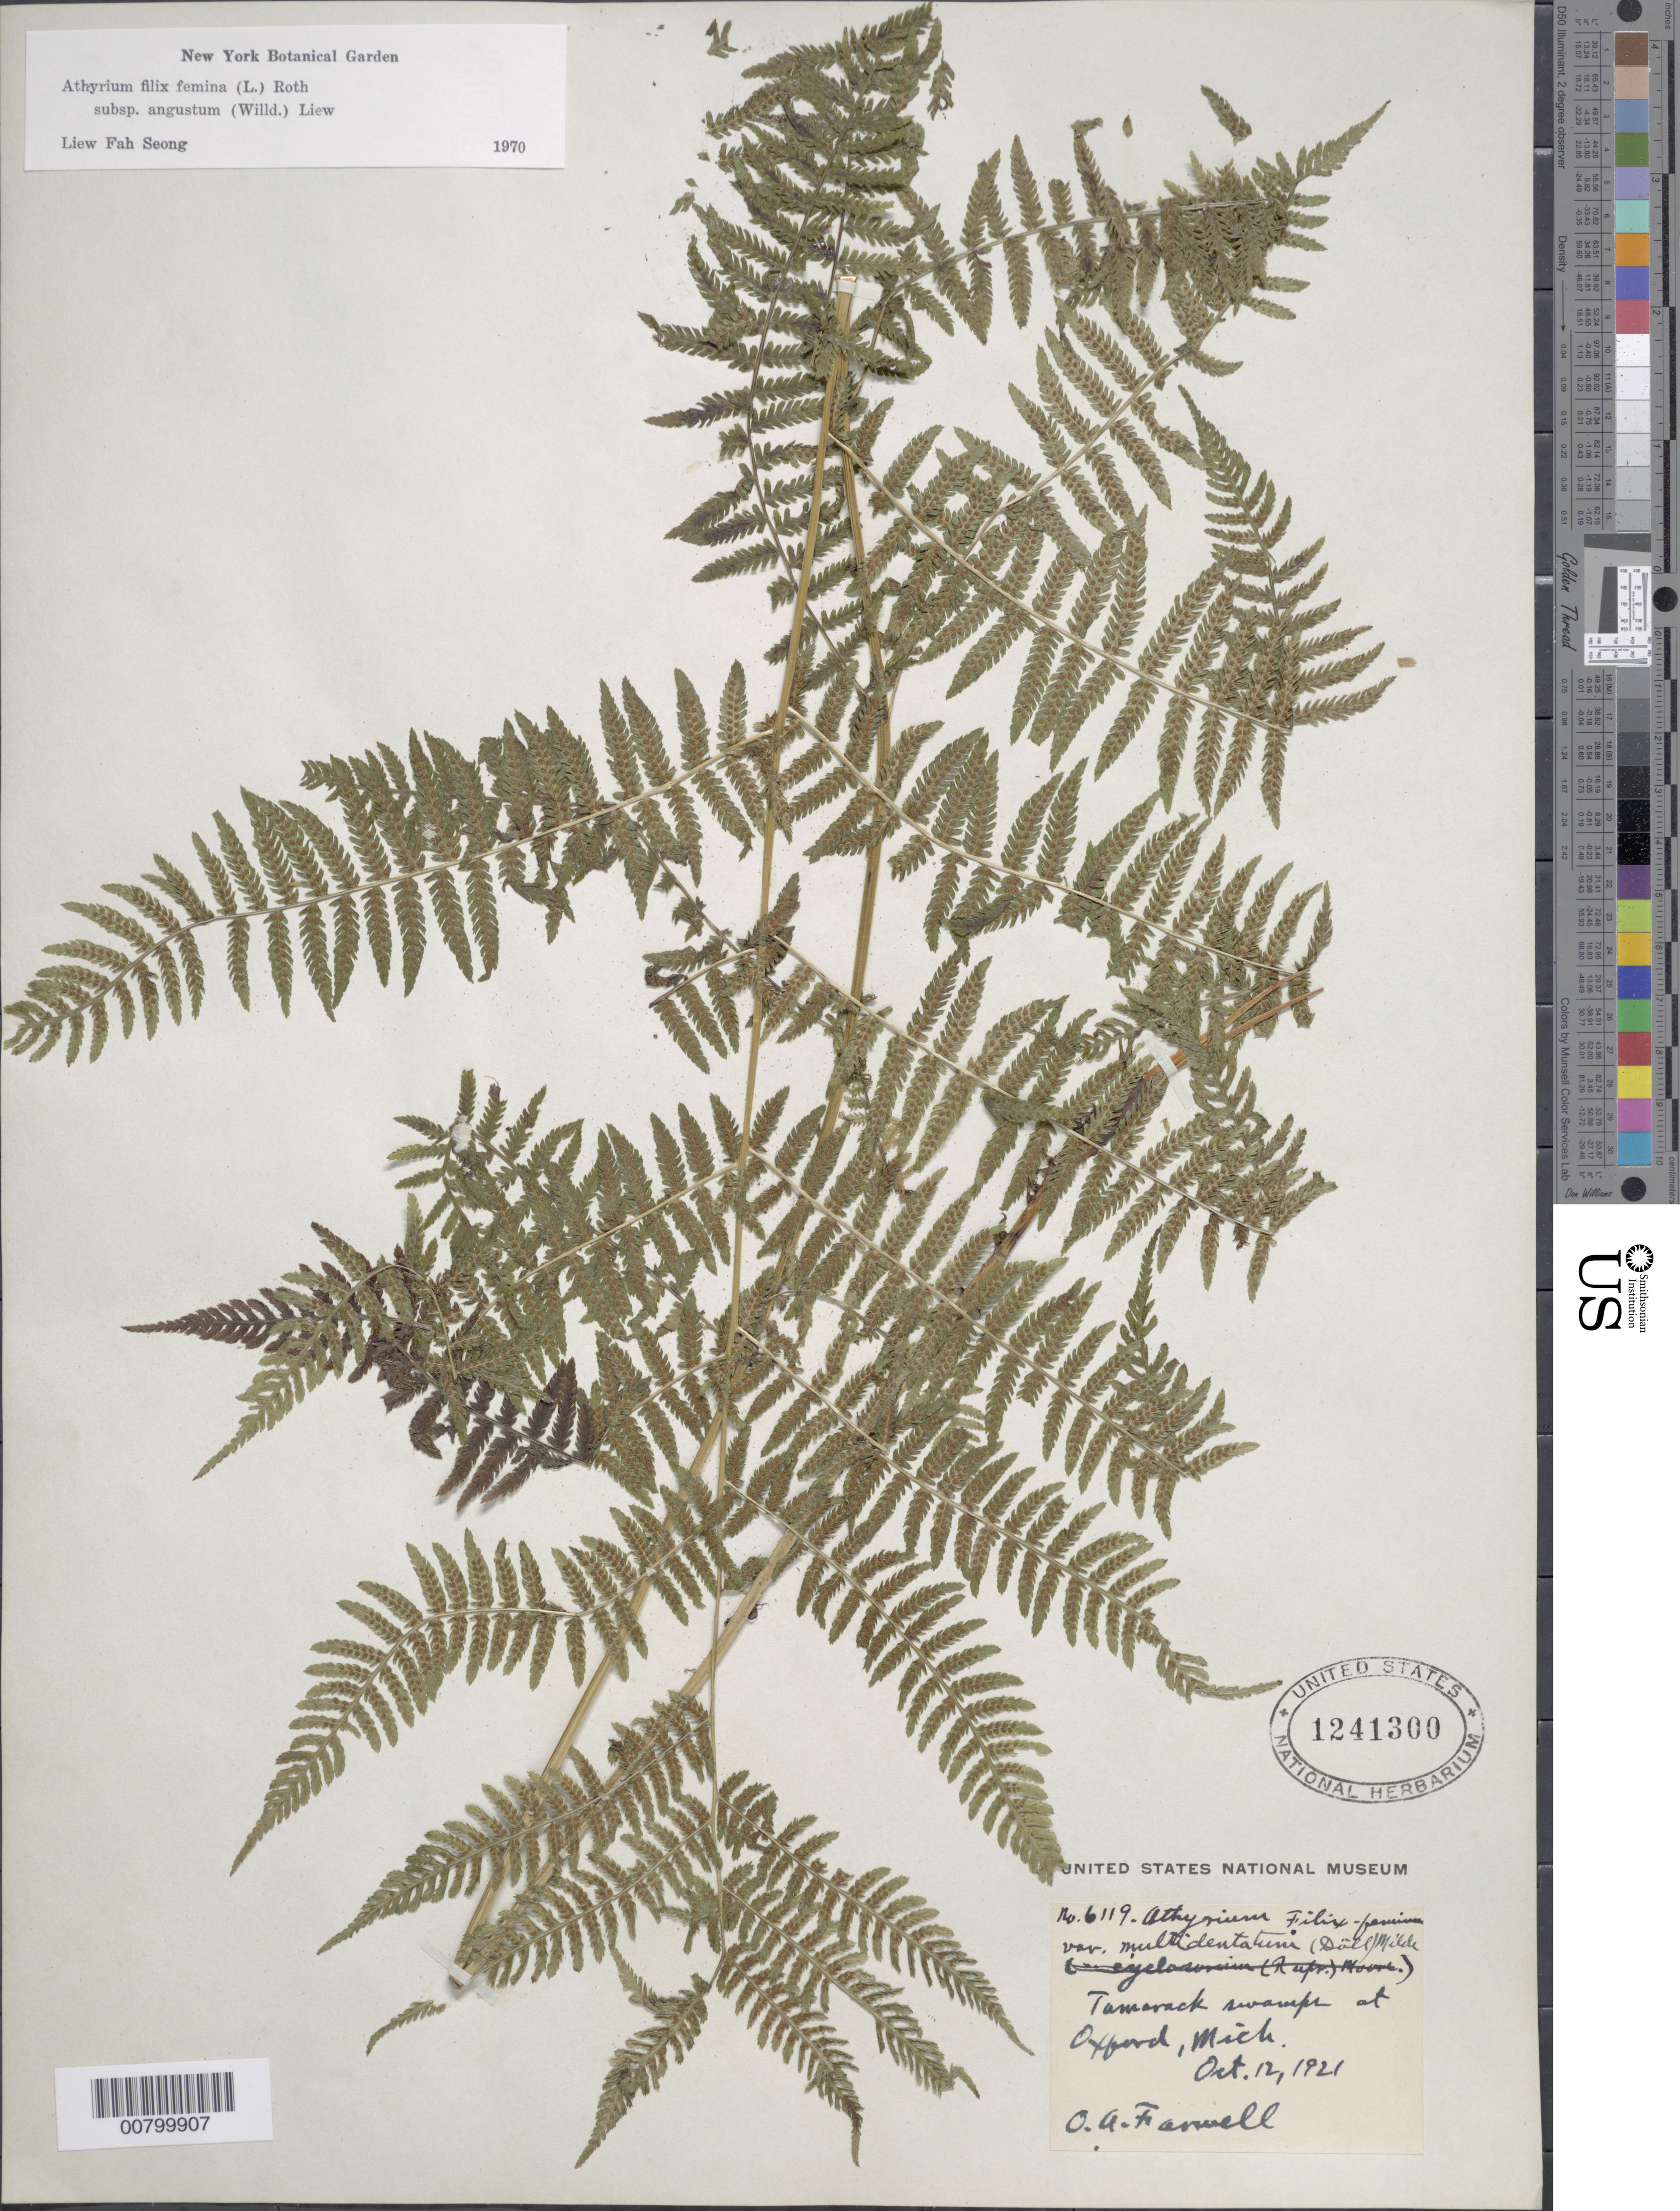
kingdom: Plantae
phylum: Tracheophyta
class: Polypodiopsida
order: Polypodiales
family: Athyriaceae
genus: Athyrium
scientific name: Athyrium filix-femina subsp. angustatum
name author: (Willd.) R.T. Clausen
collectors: O. Farwell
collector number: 6119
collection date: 1921-10-12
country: United States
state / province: Michigan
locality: Tamarack swamps at Oxford, Mich.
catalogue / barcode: US 1241300